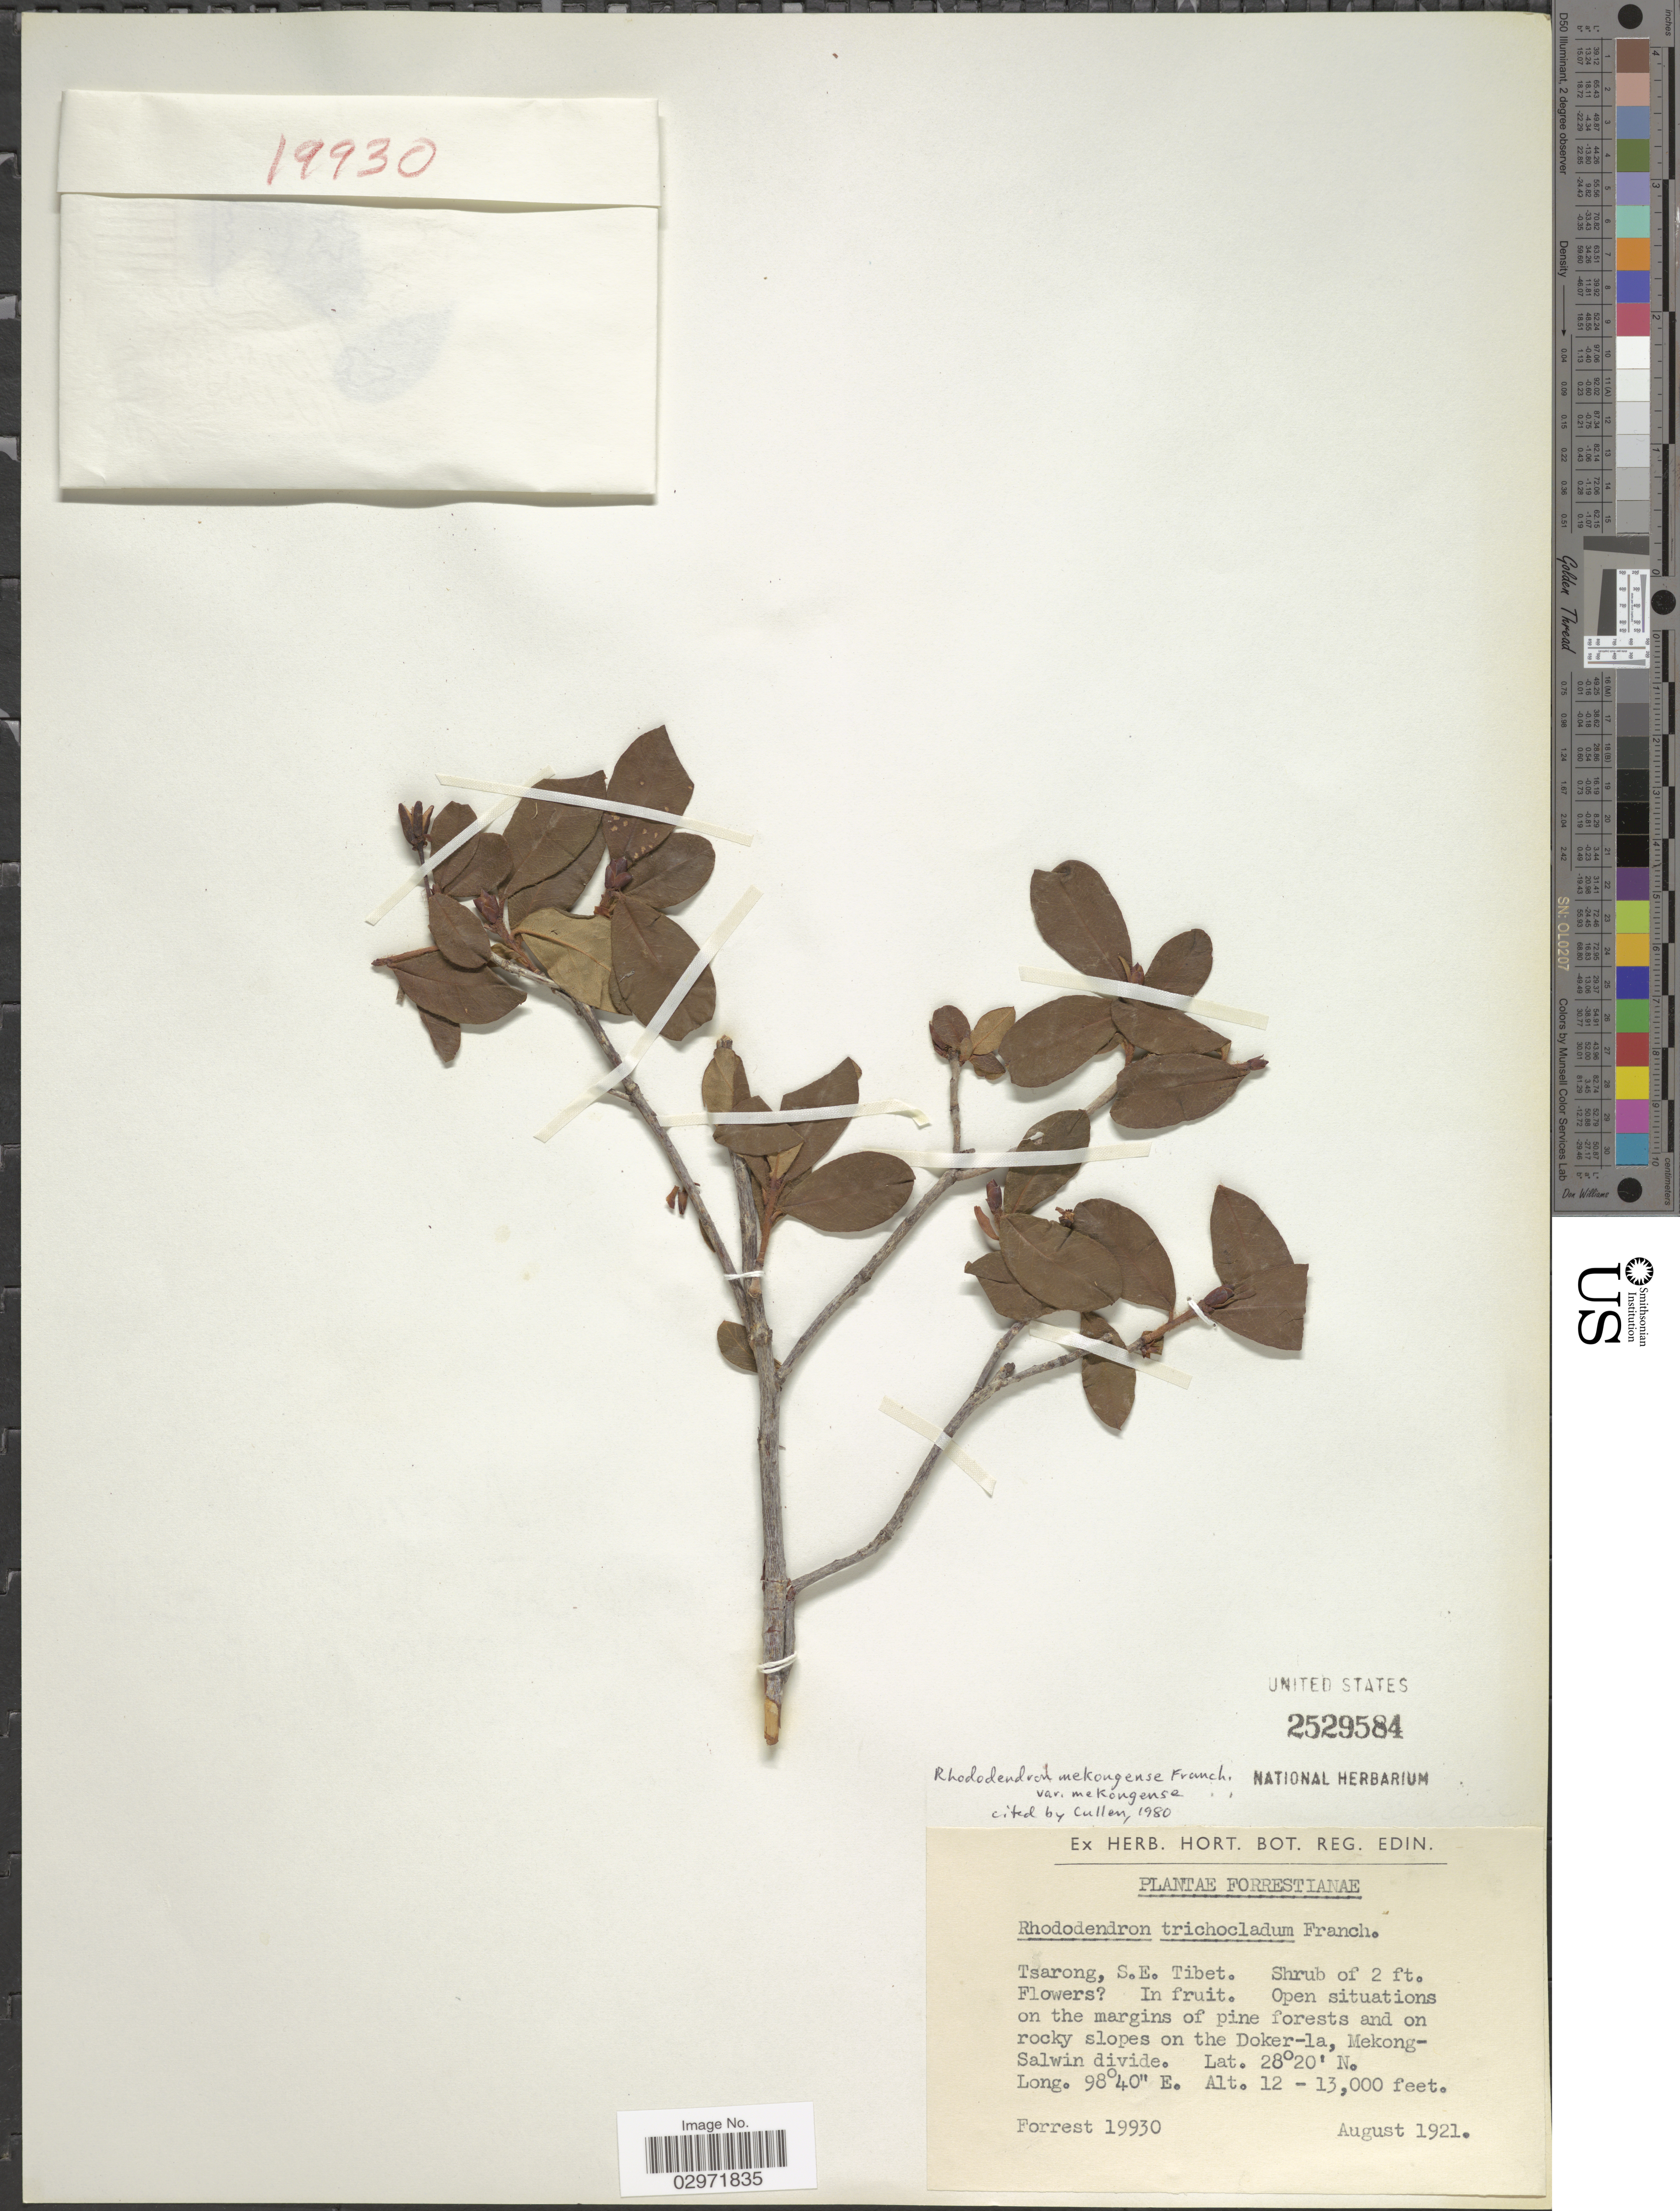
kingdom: Plantae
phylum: Tracheophyta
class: Magnoliopsida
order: Ericales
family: Ericaceae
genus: Rhododendron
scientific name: Rhododendron mekongense var. mekongense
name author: Franch.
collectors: -. Forrest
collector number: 19930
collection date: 1921-08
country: China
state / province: Xizang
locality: Tsarong, S.E. Tibet. Open situations on the margins of pine forests and on rocky slopes on the Doker-la, Mekong-Salwin divide.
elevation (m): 3658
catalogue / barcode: US 2529584